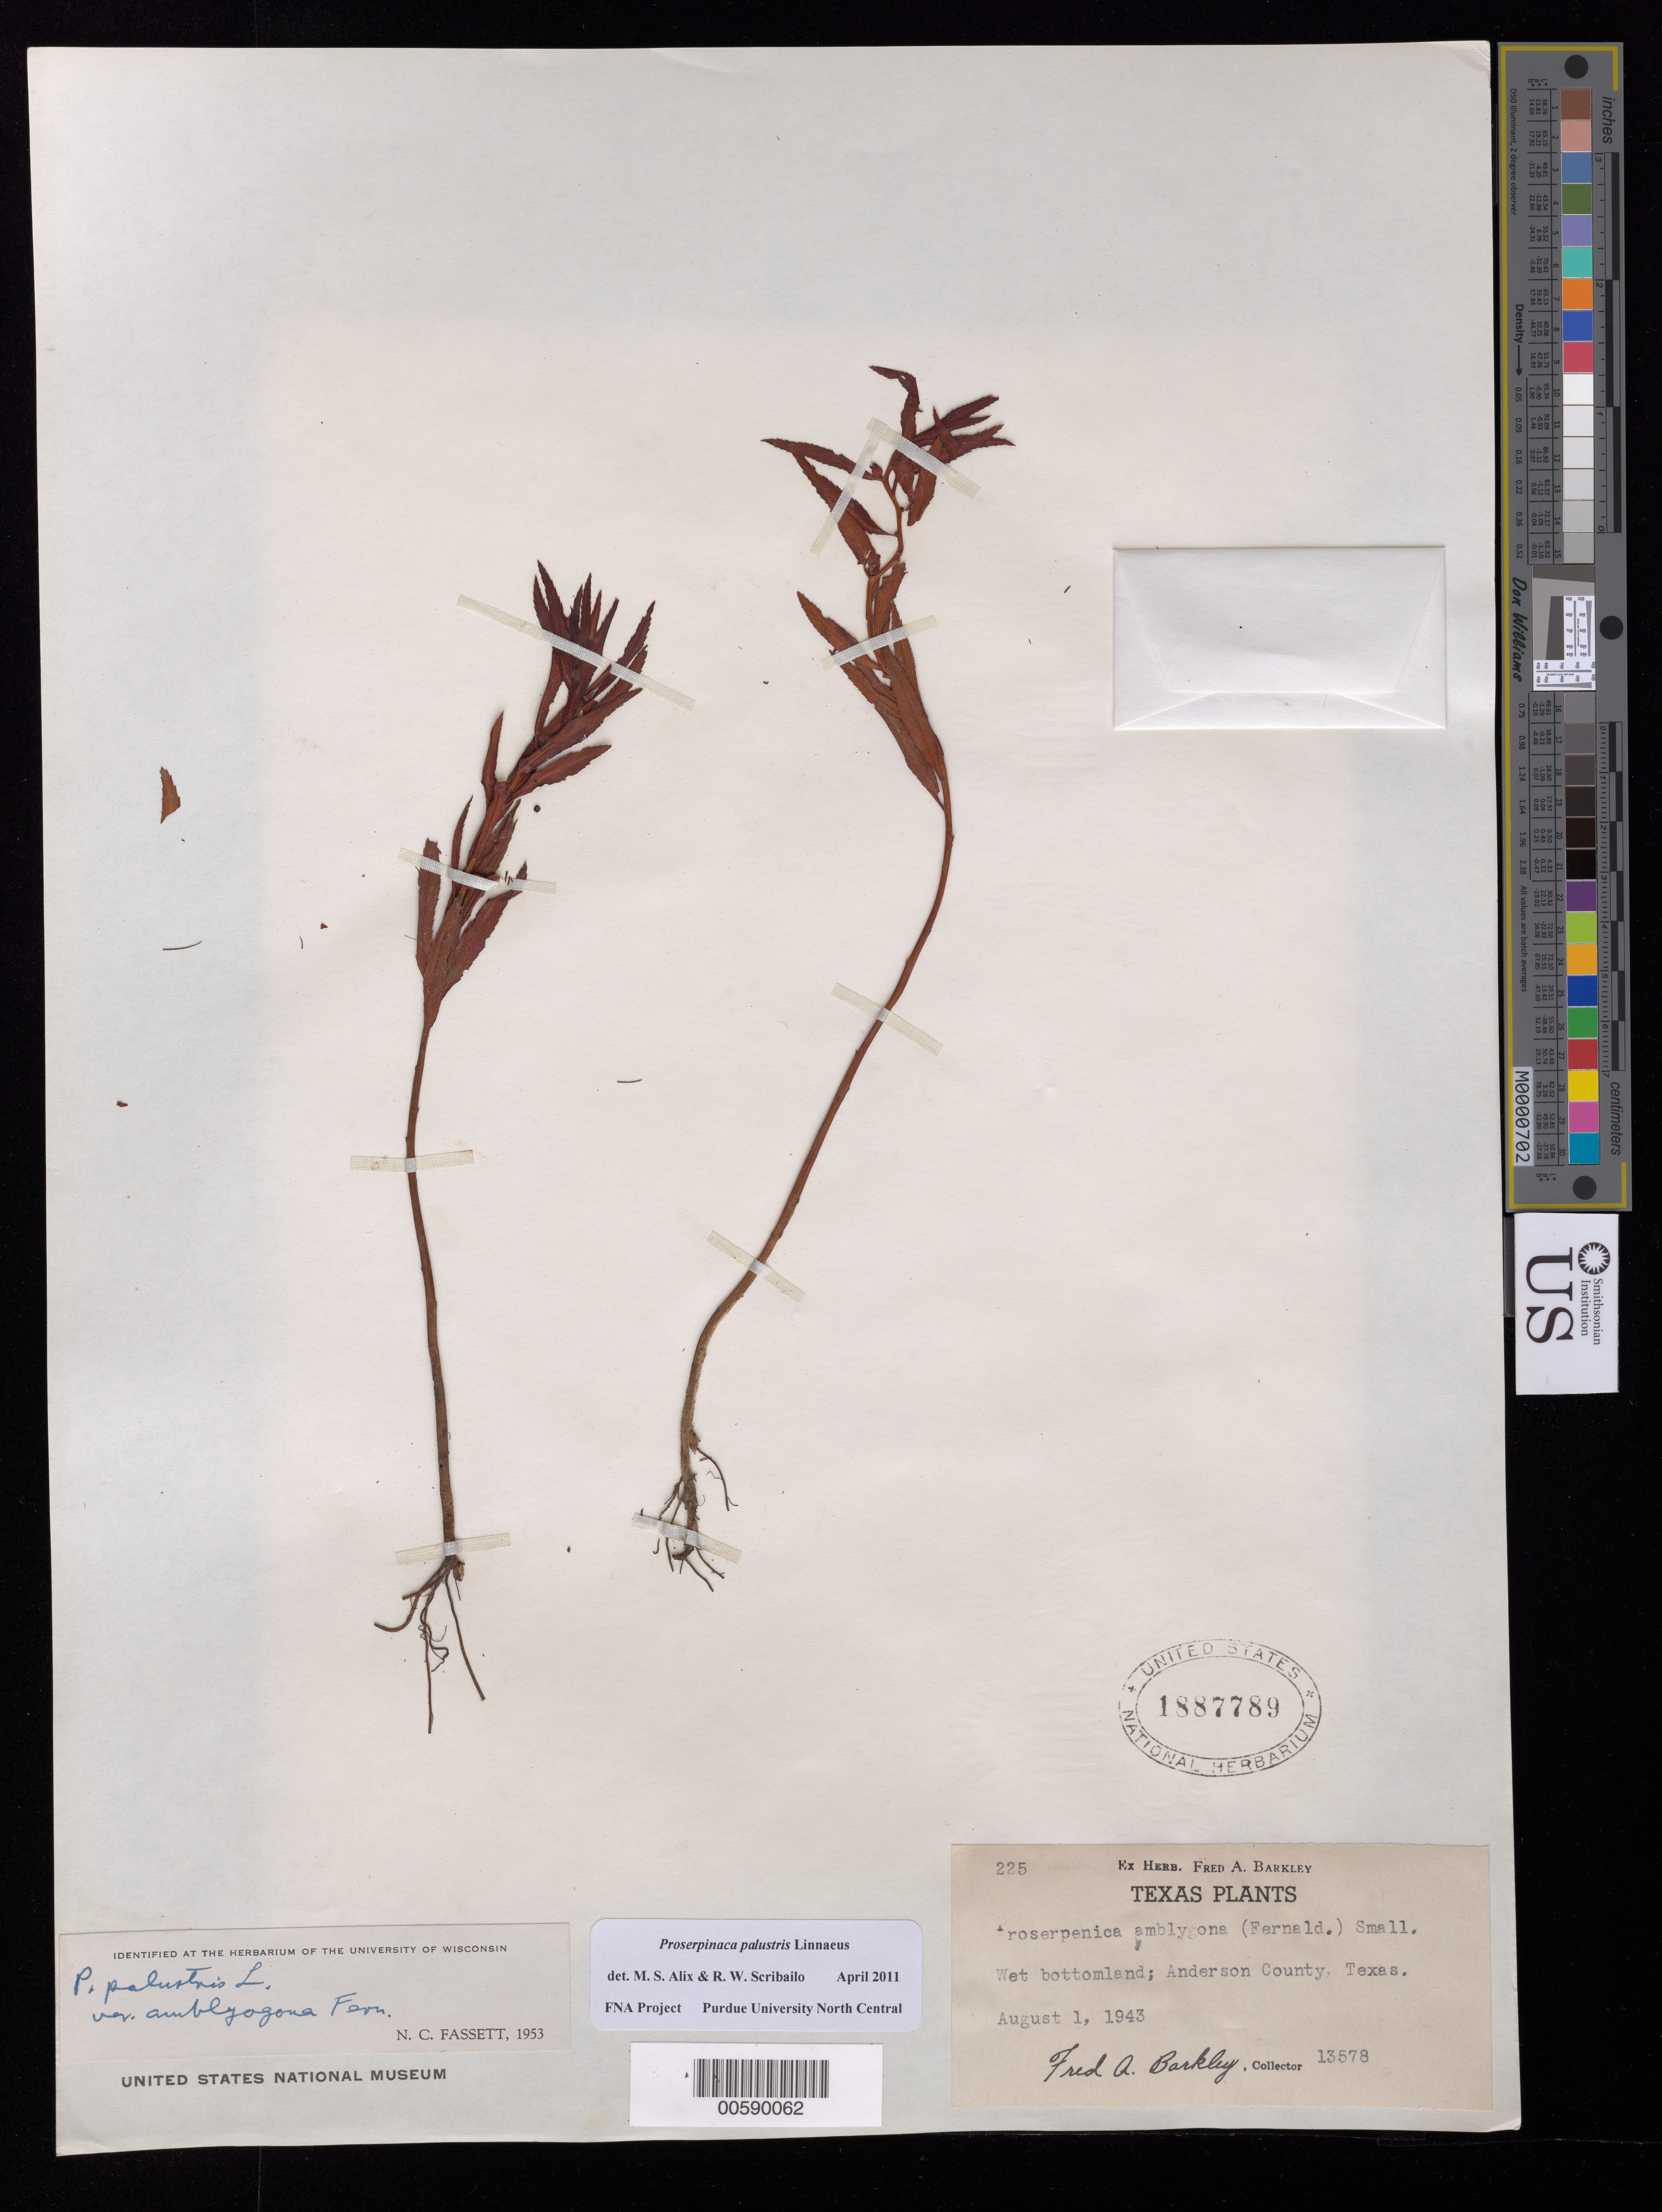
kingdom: Plantae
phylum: Tracheophyta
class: Magnoliopsida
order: Saxifragales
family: Haloragaceae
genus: Proserpinaca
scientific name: Proserpinaca palustris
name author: L.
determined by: Scribailo, R. W.; Alix, M. S.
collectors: F. A. Barkley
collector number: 225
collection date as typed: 01 Aug 1943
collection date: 1943-08-01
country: United States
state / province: Texas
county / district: Anderson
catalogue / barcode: US 1887789